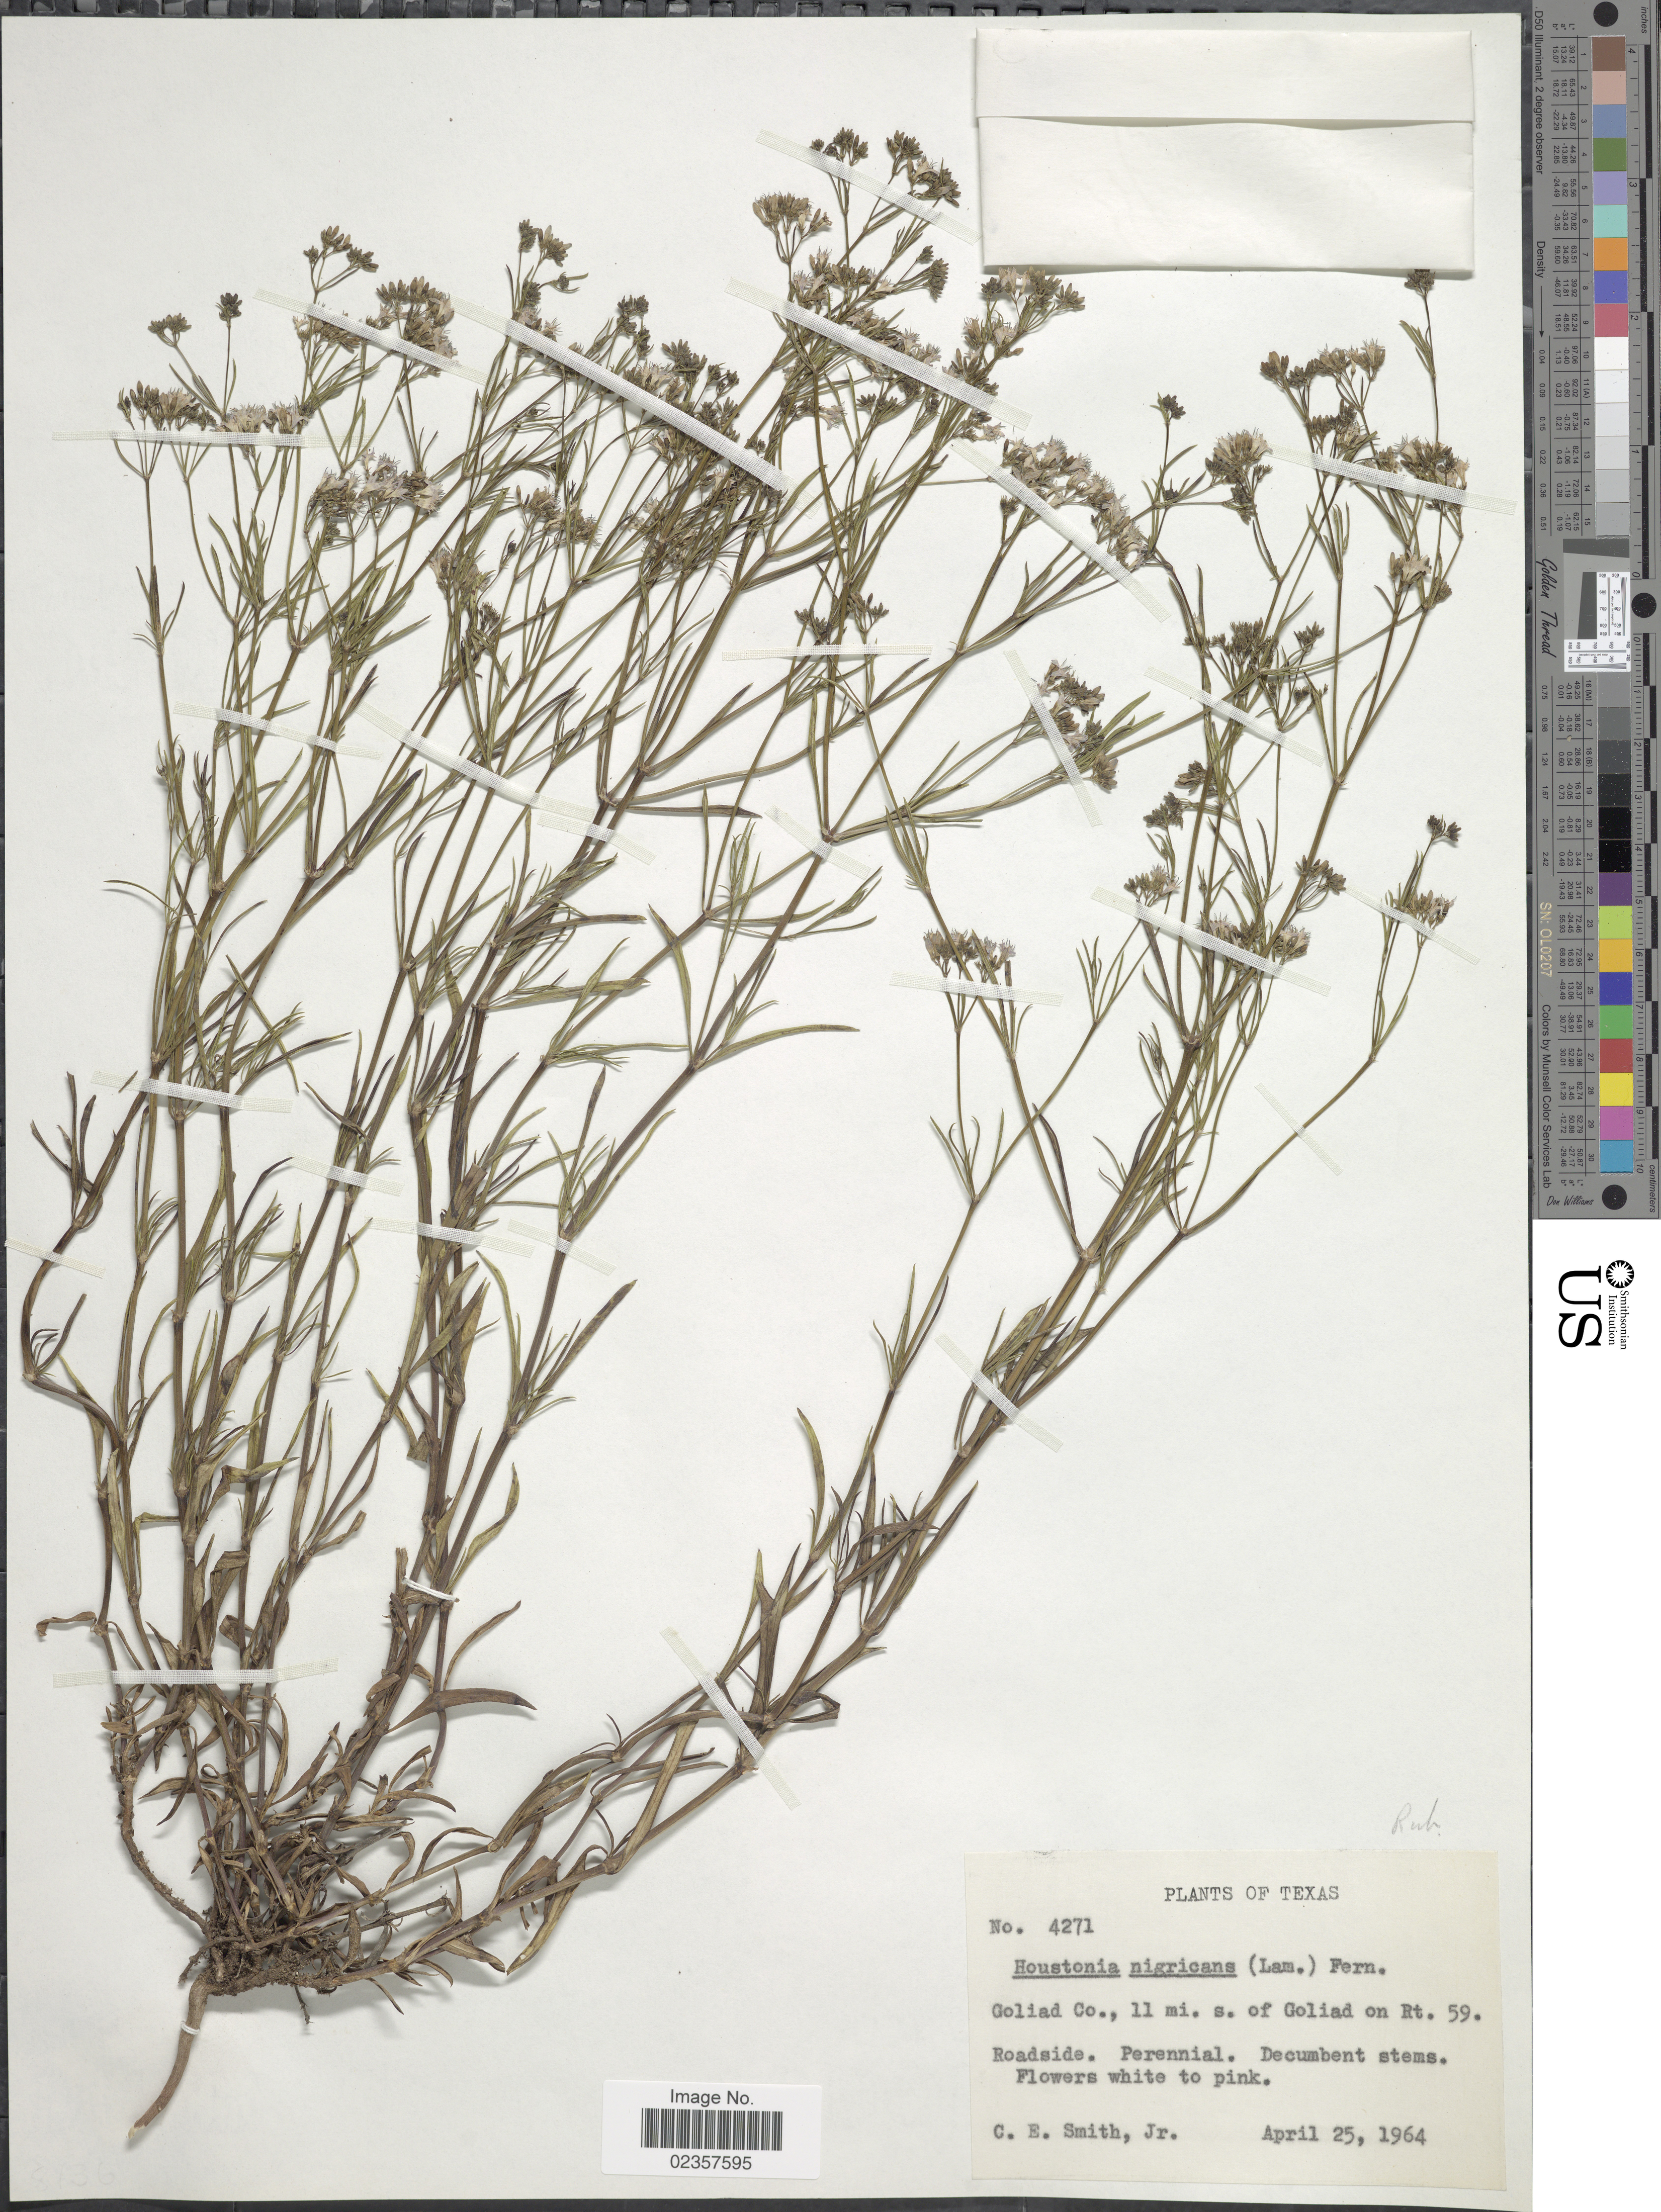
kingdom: Plantae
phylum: Tracheophyta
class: Magnoliopsida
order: Gentianales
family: Rubiaceae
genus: Houstonia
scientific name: Houstonia nigricans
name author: (Lam.) Fernald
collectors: C. E. Smith Jr.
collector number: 4271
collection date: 1964-04-25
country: United States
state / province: Texas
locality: Goliad Co., 11 mi. s. of Goliad on Rt. 59